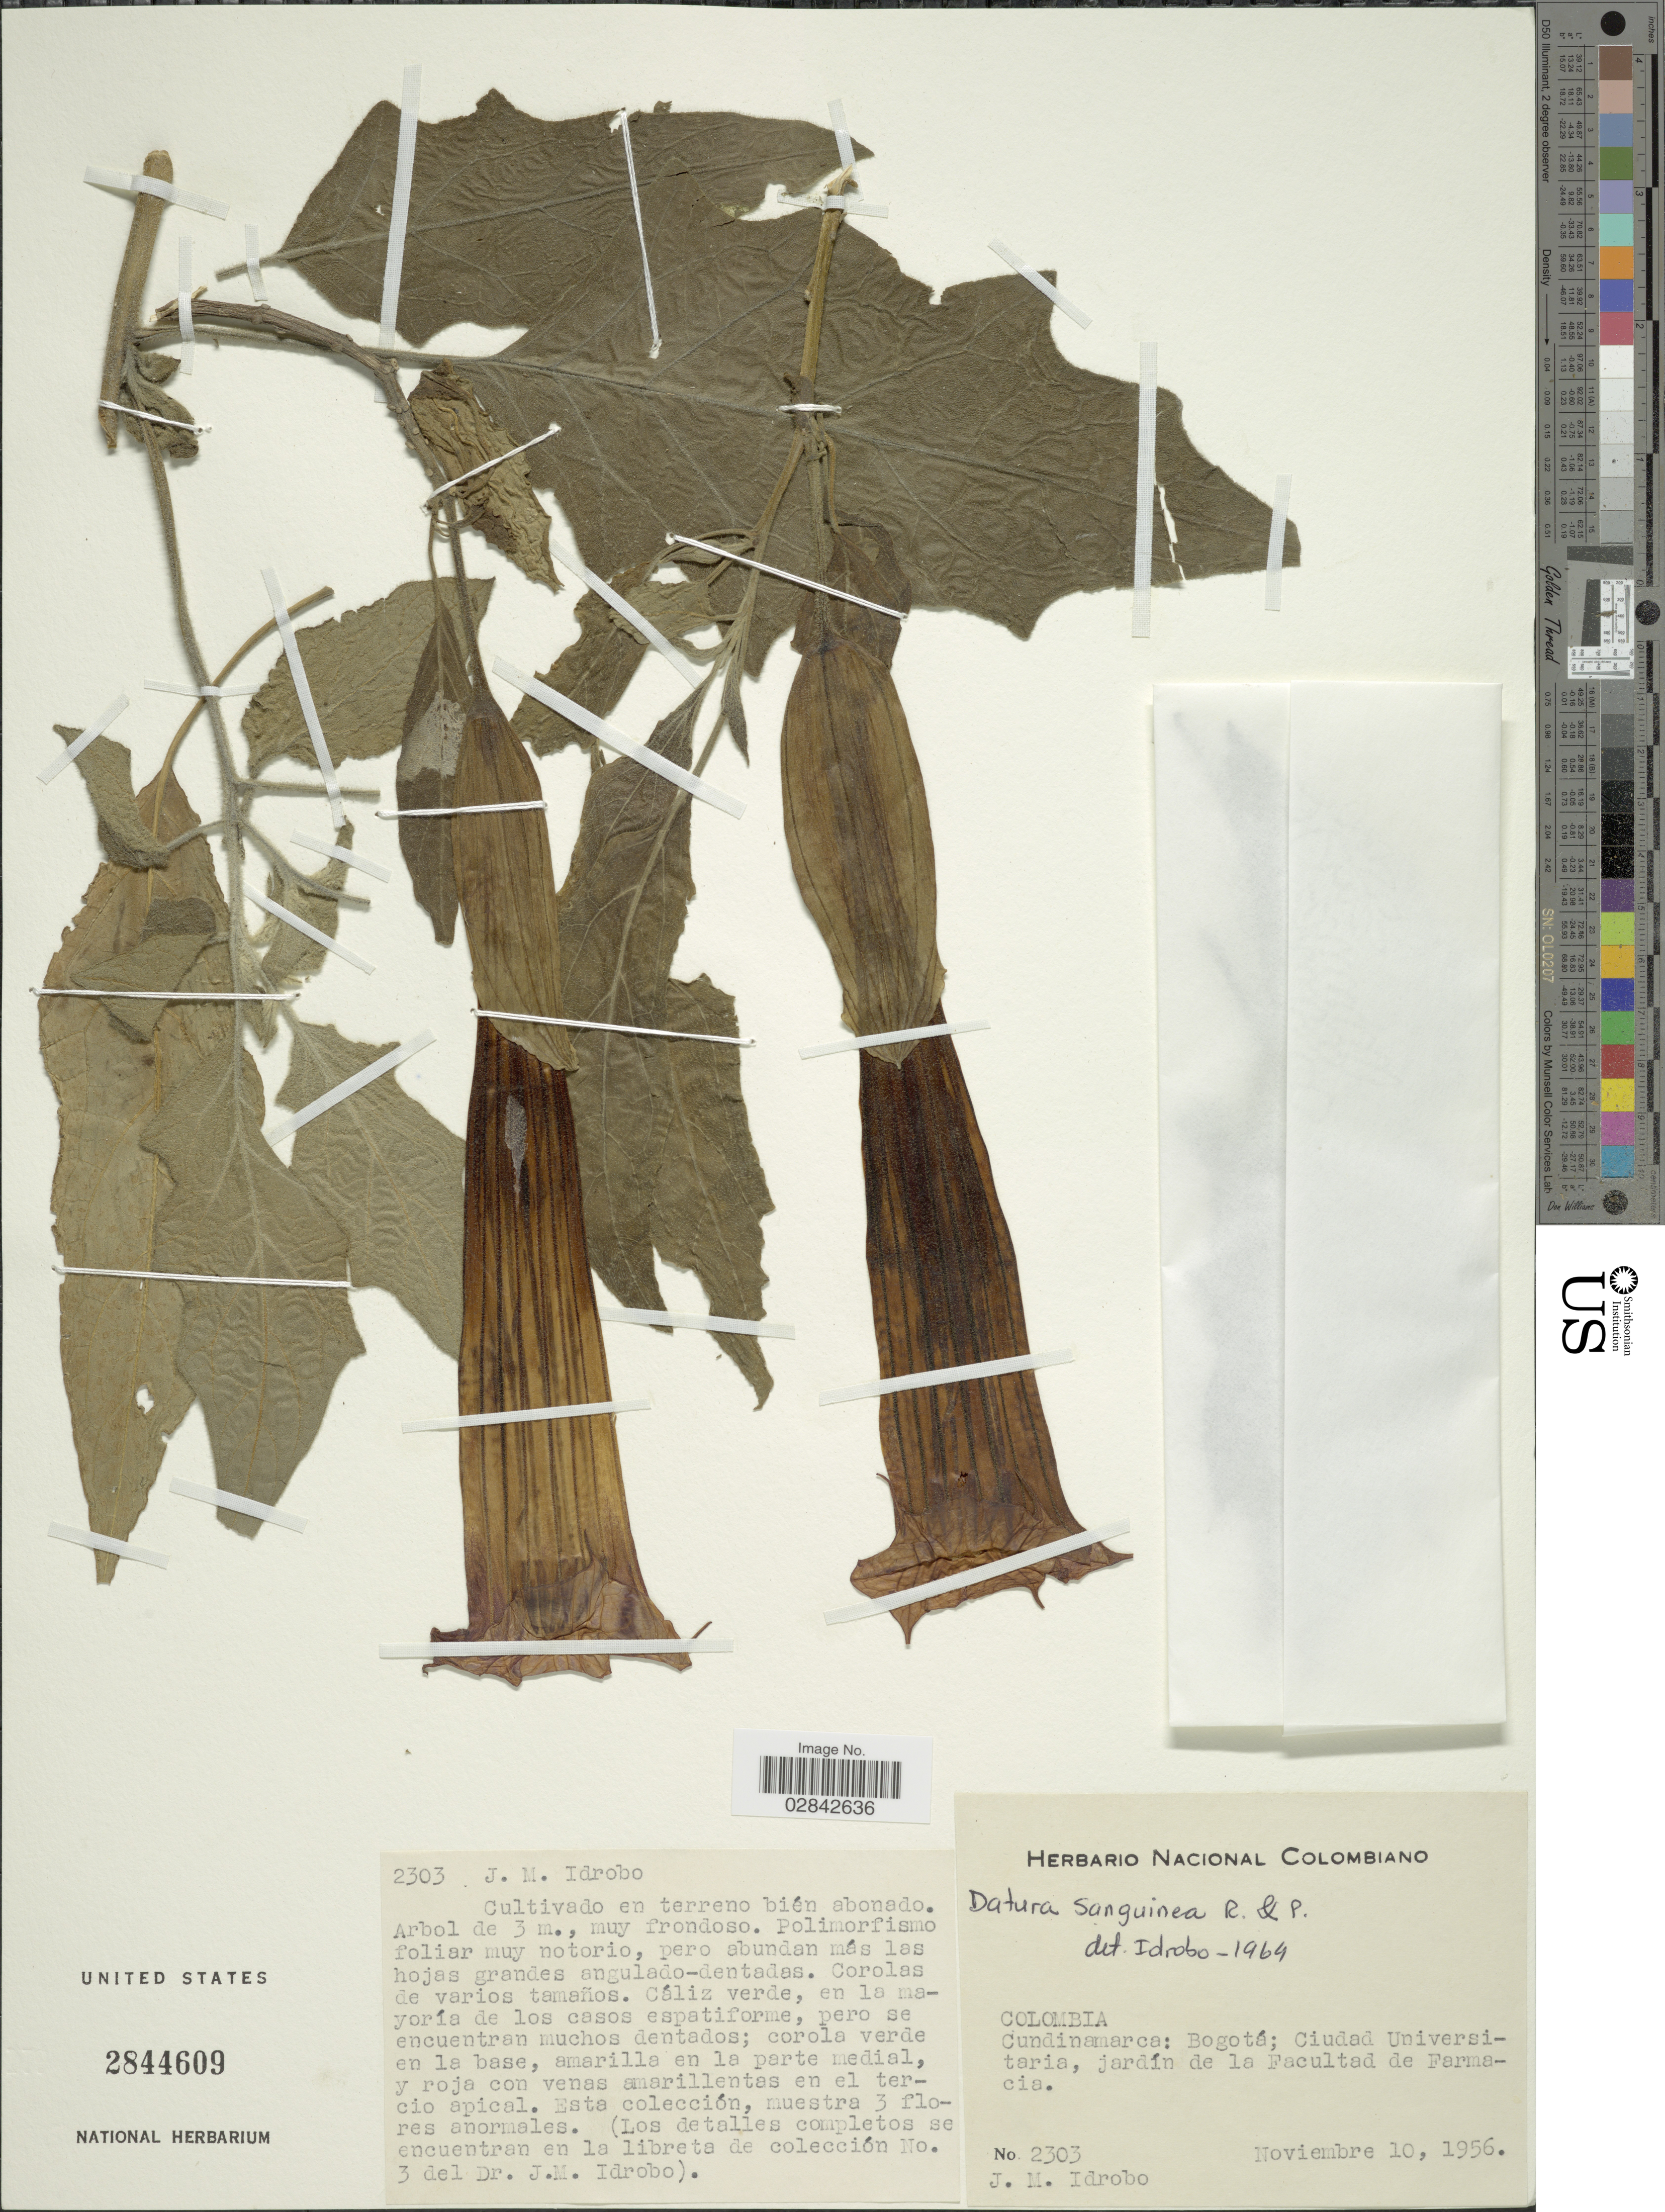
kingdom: Plantae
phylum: Tracheophyta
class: Magnoliopsida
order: Solanales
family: Solanaceae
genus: Brugmansia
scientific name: Brugmansia sanguinea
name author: (Ruiz & Pav.) D. Don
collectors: J. M. Idrobo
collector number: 2303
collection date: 1956-11-10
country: Colombia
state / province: Cundinamarca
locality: Bogotá; Ciudad Universitaria, jardín de la Facultad de Farmacia.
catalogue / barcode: US 2844609